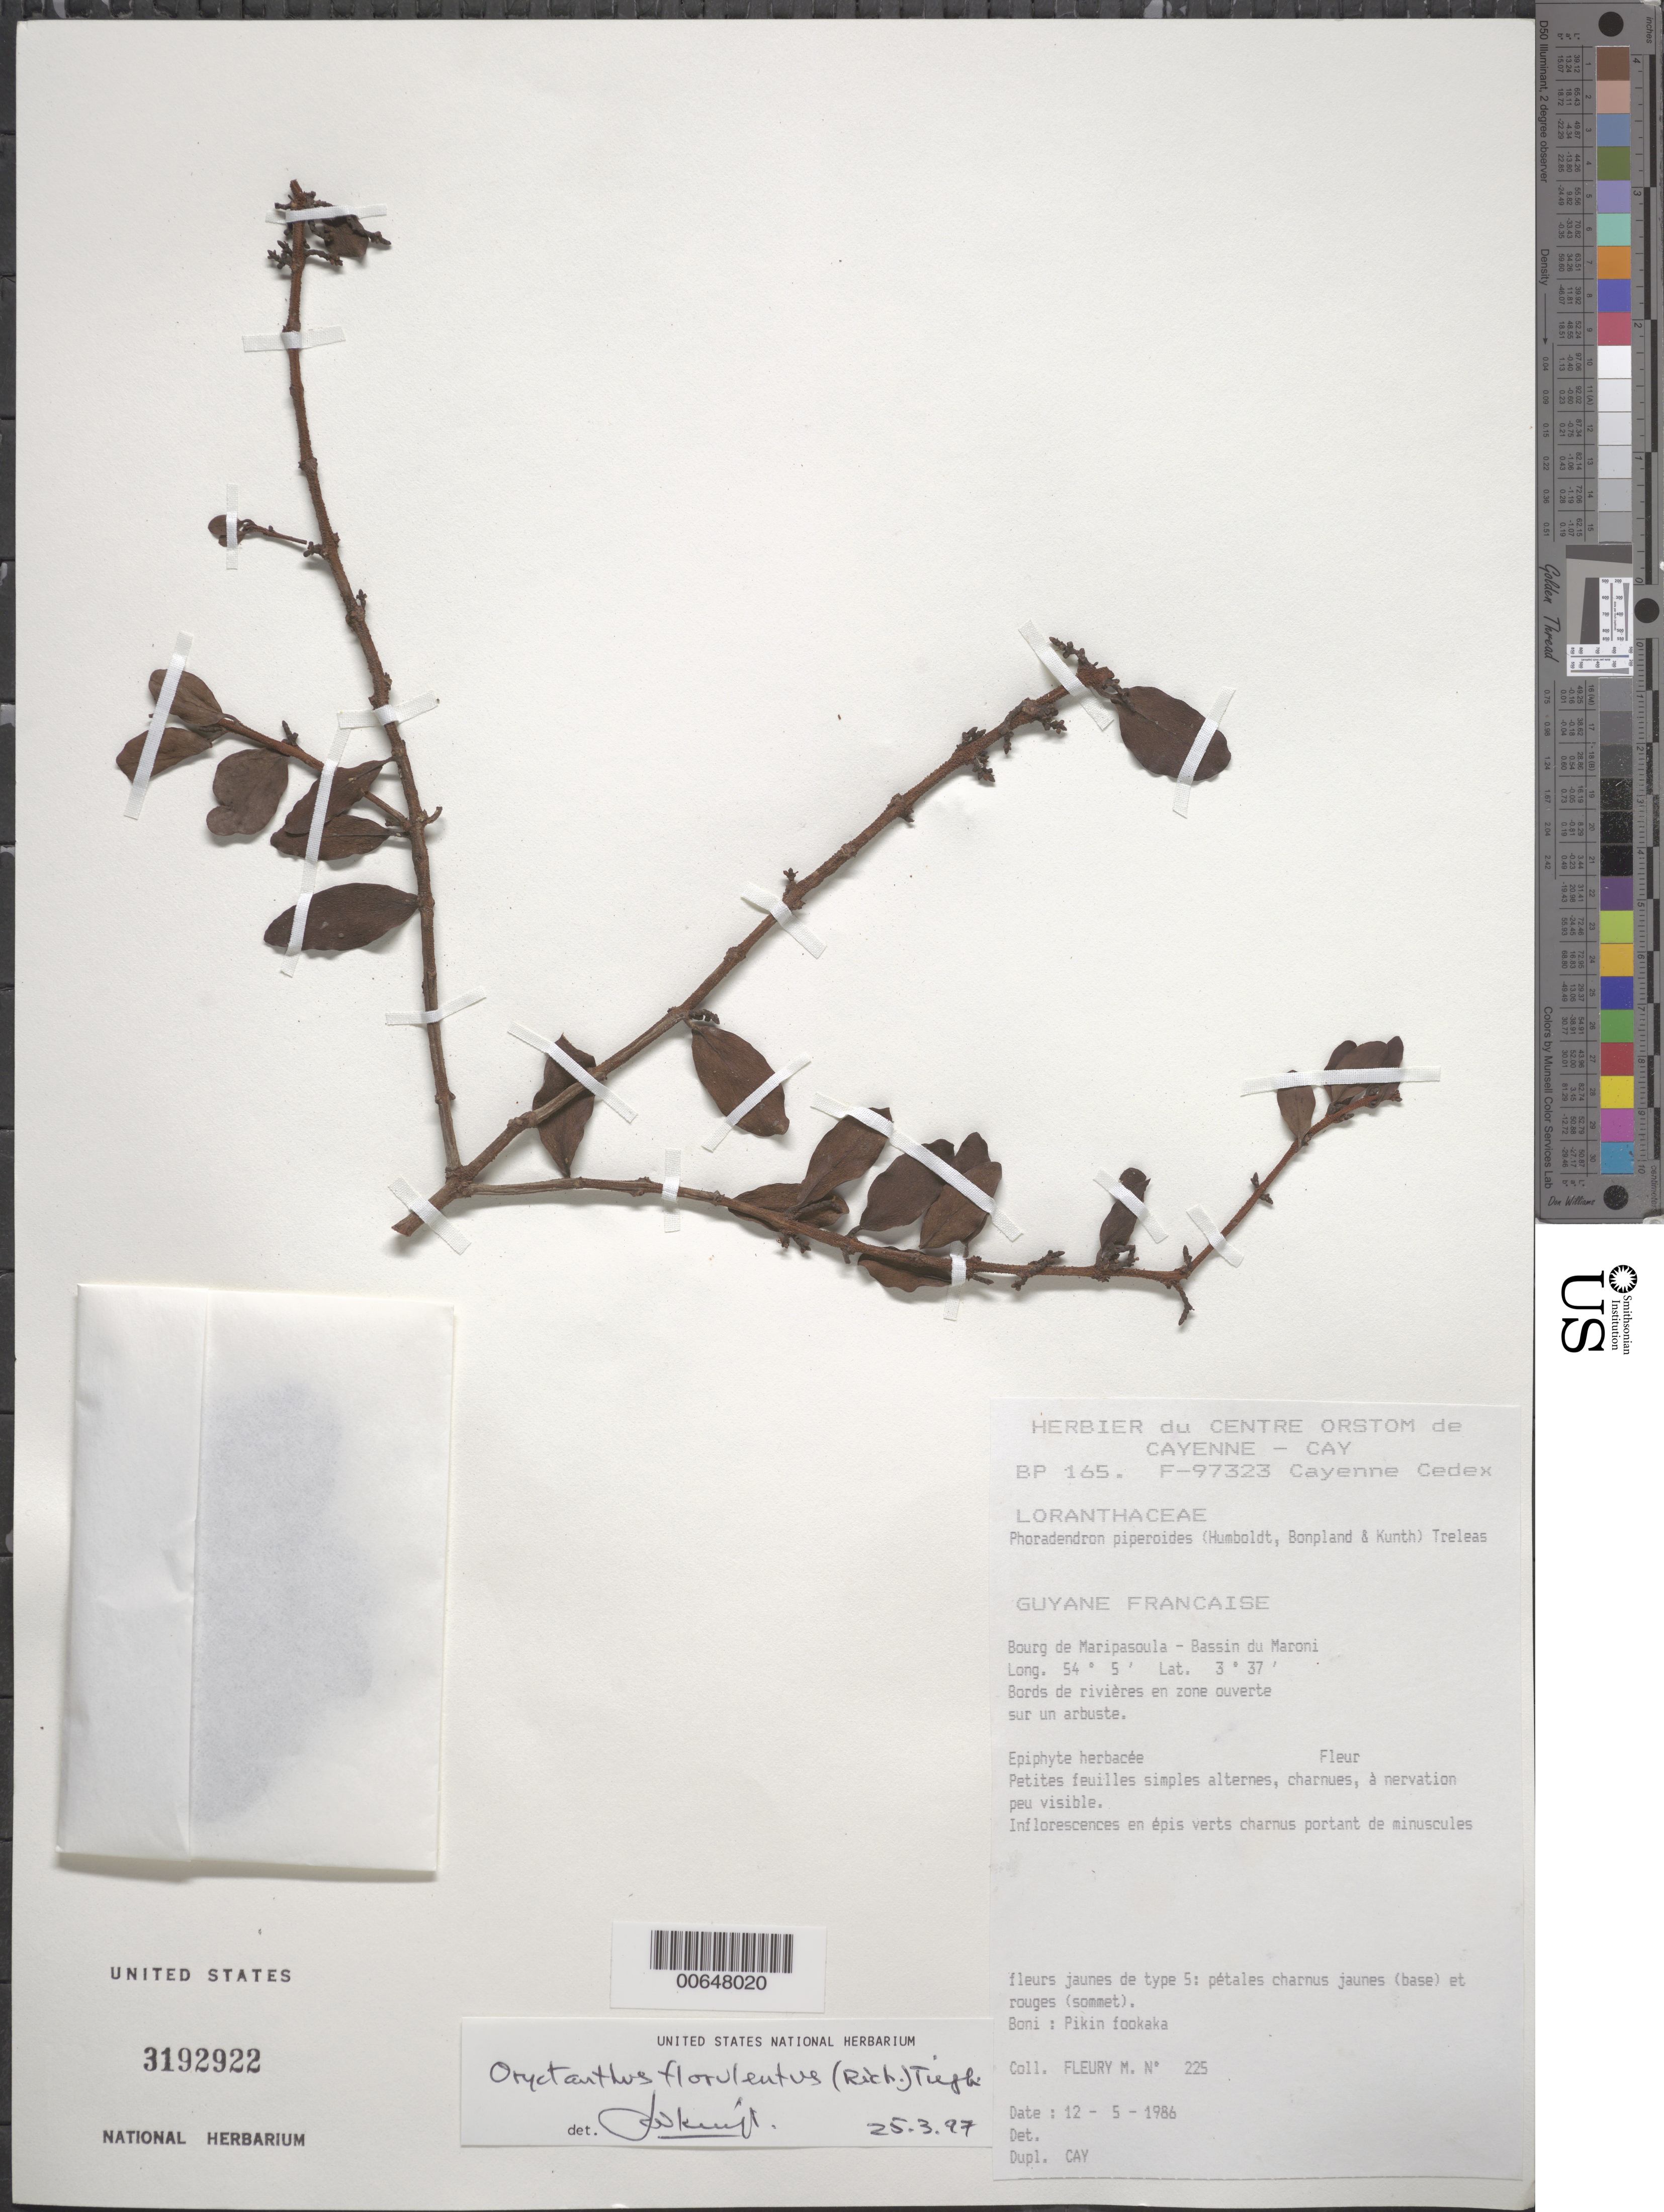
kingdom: Plantae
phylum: Tracheophyta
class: Magnoliopsida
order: Santalales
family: Loranthaceae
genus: Oryctanthus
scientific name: Oryctanthus florulentus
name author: (Rich.) Tiegh.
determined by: Kuijt, Job, (CANADA)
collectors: M. Fleury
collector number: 225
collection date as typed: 12-May-86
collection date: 1986-05-12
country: French Guiana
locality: Bourg de Maripasoula - Bassin du Maroni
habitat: Riverbank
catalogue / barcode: US 3192922